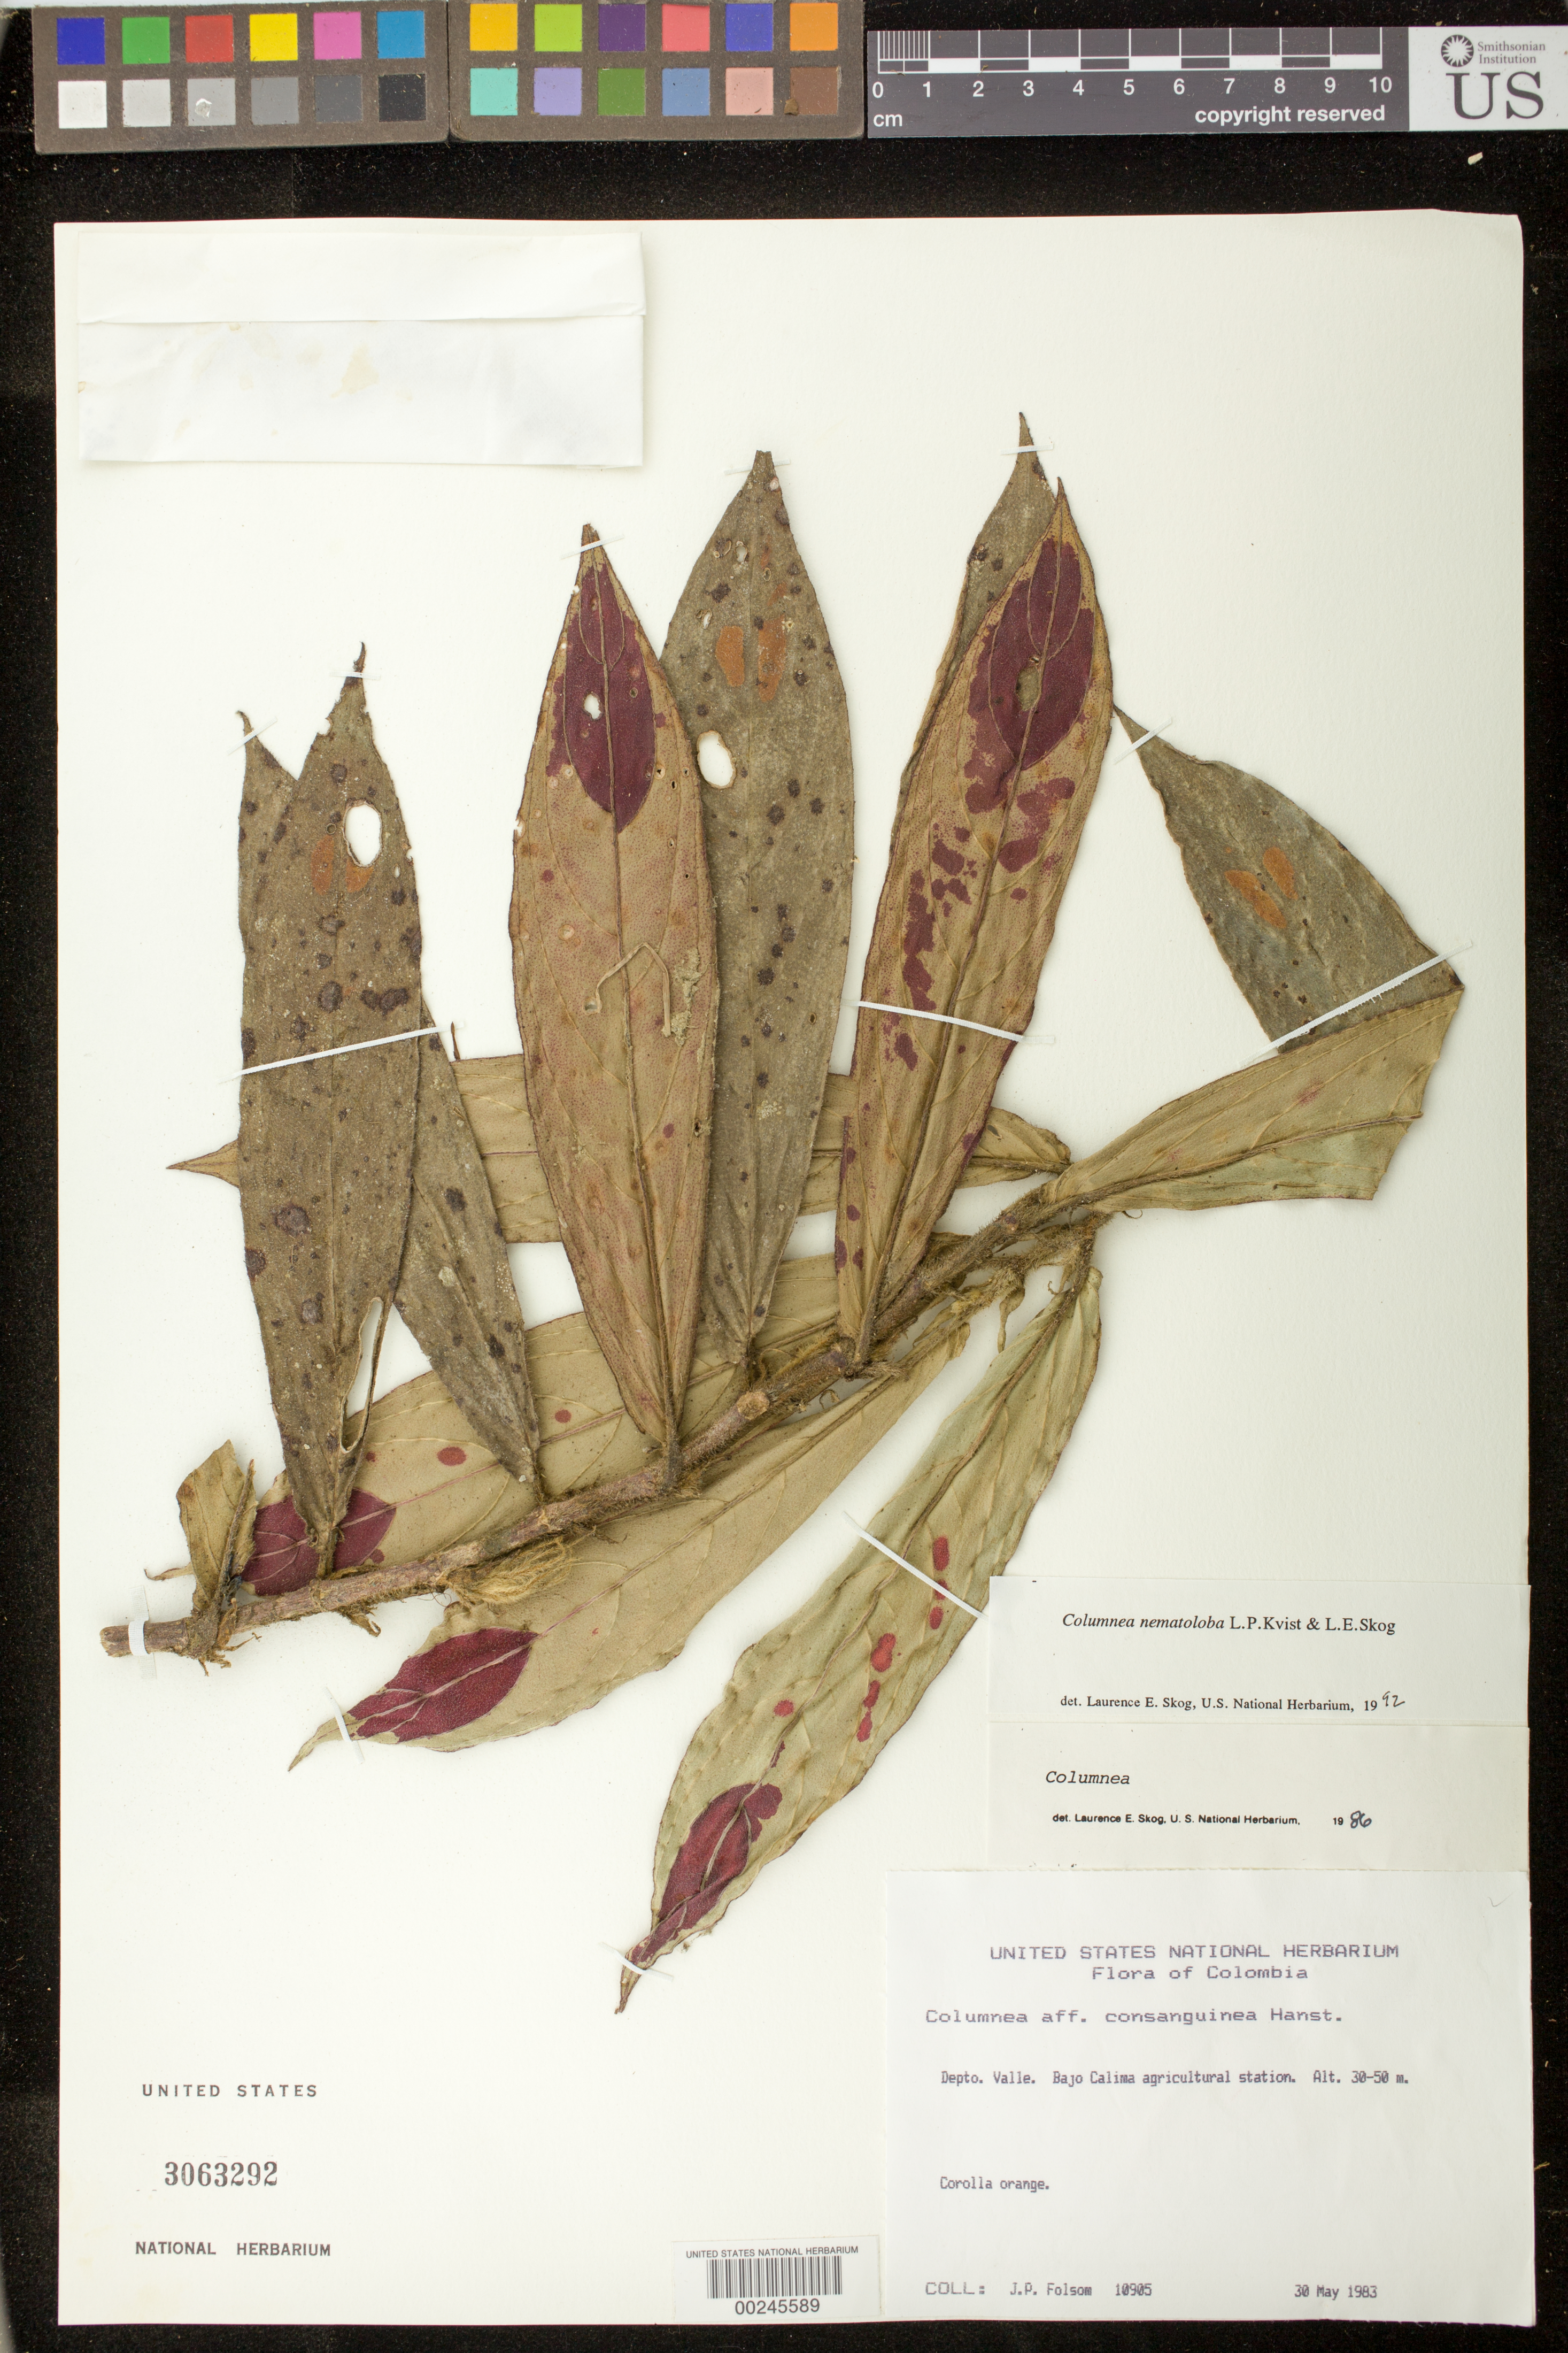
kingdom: Plantae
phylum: Tracheophyta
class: Magnoliopsida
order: Lamiales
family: Gesneriaceae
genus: Columnea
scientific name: Columnea nematoloba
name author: L.P. Kvist & L.E. Skog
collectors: J. P. Folsom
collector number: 10905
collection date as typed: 30 May 1983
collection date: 1983-05-30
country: Colombia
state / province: Valle del Cauca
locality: Bajo Calima Agricultural Station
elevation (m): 30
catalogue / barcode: US 3063292